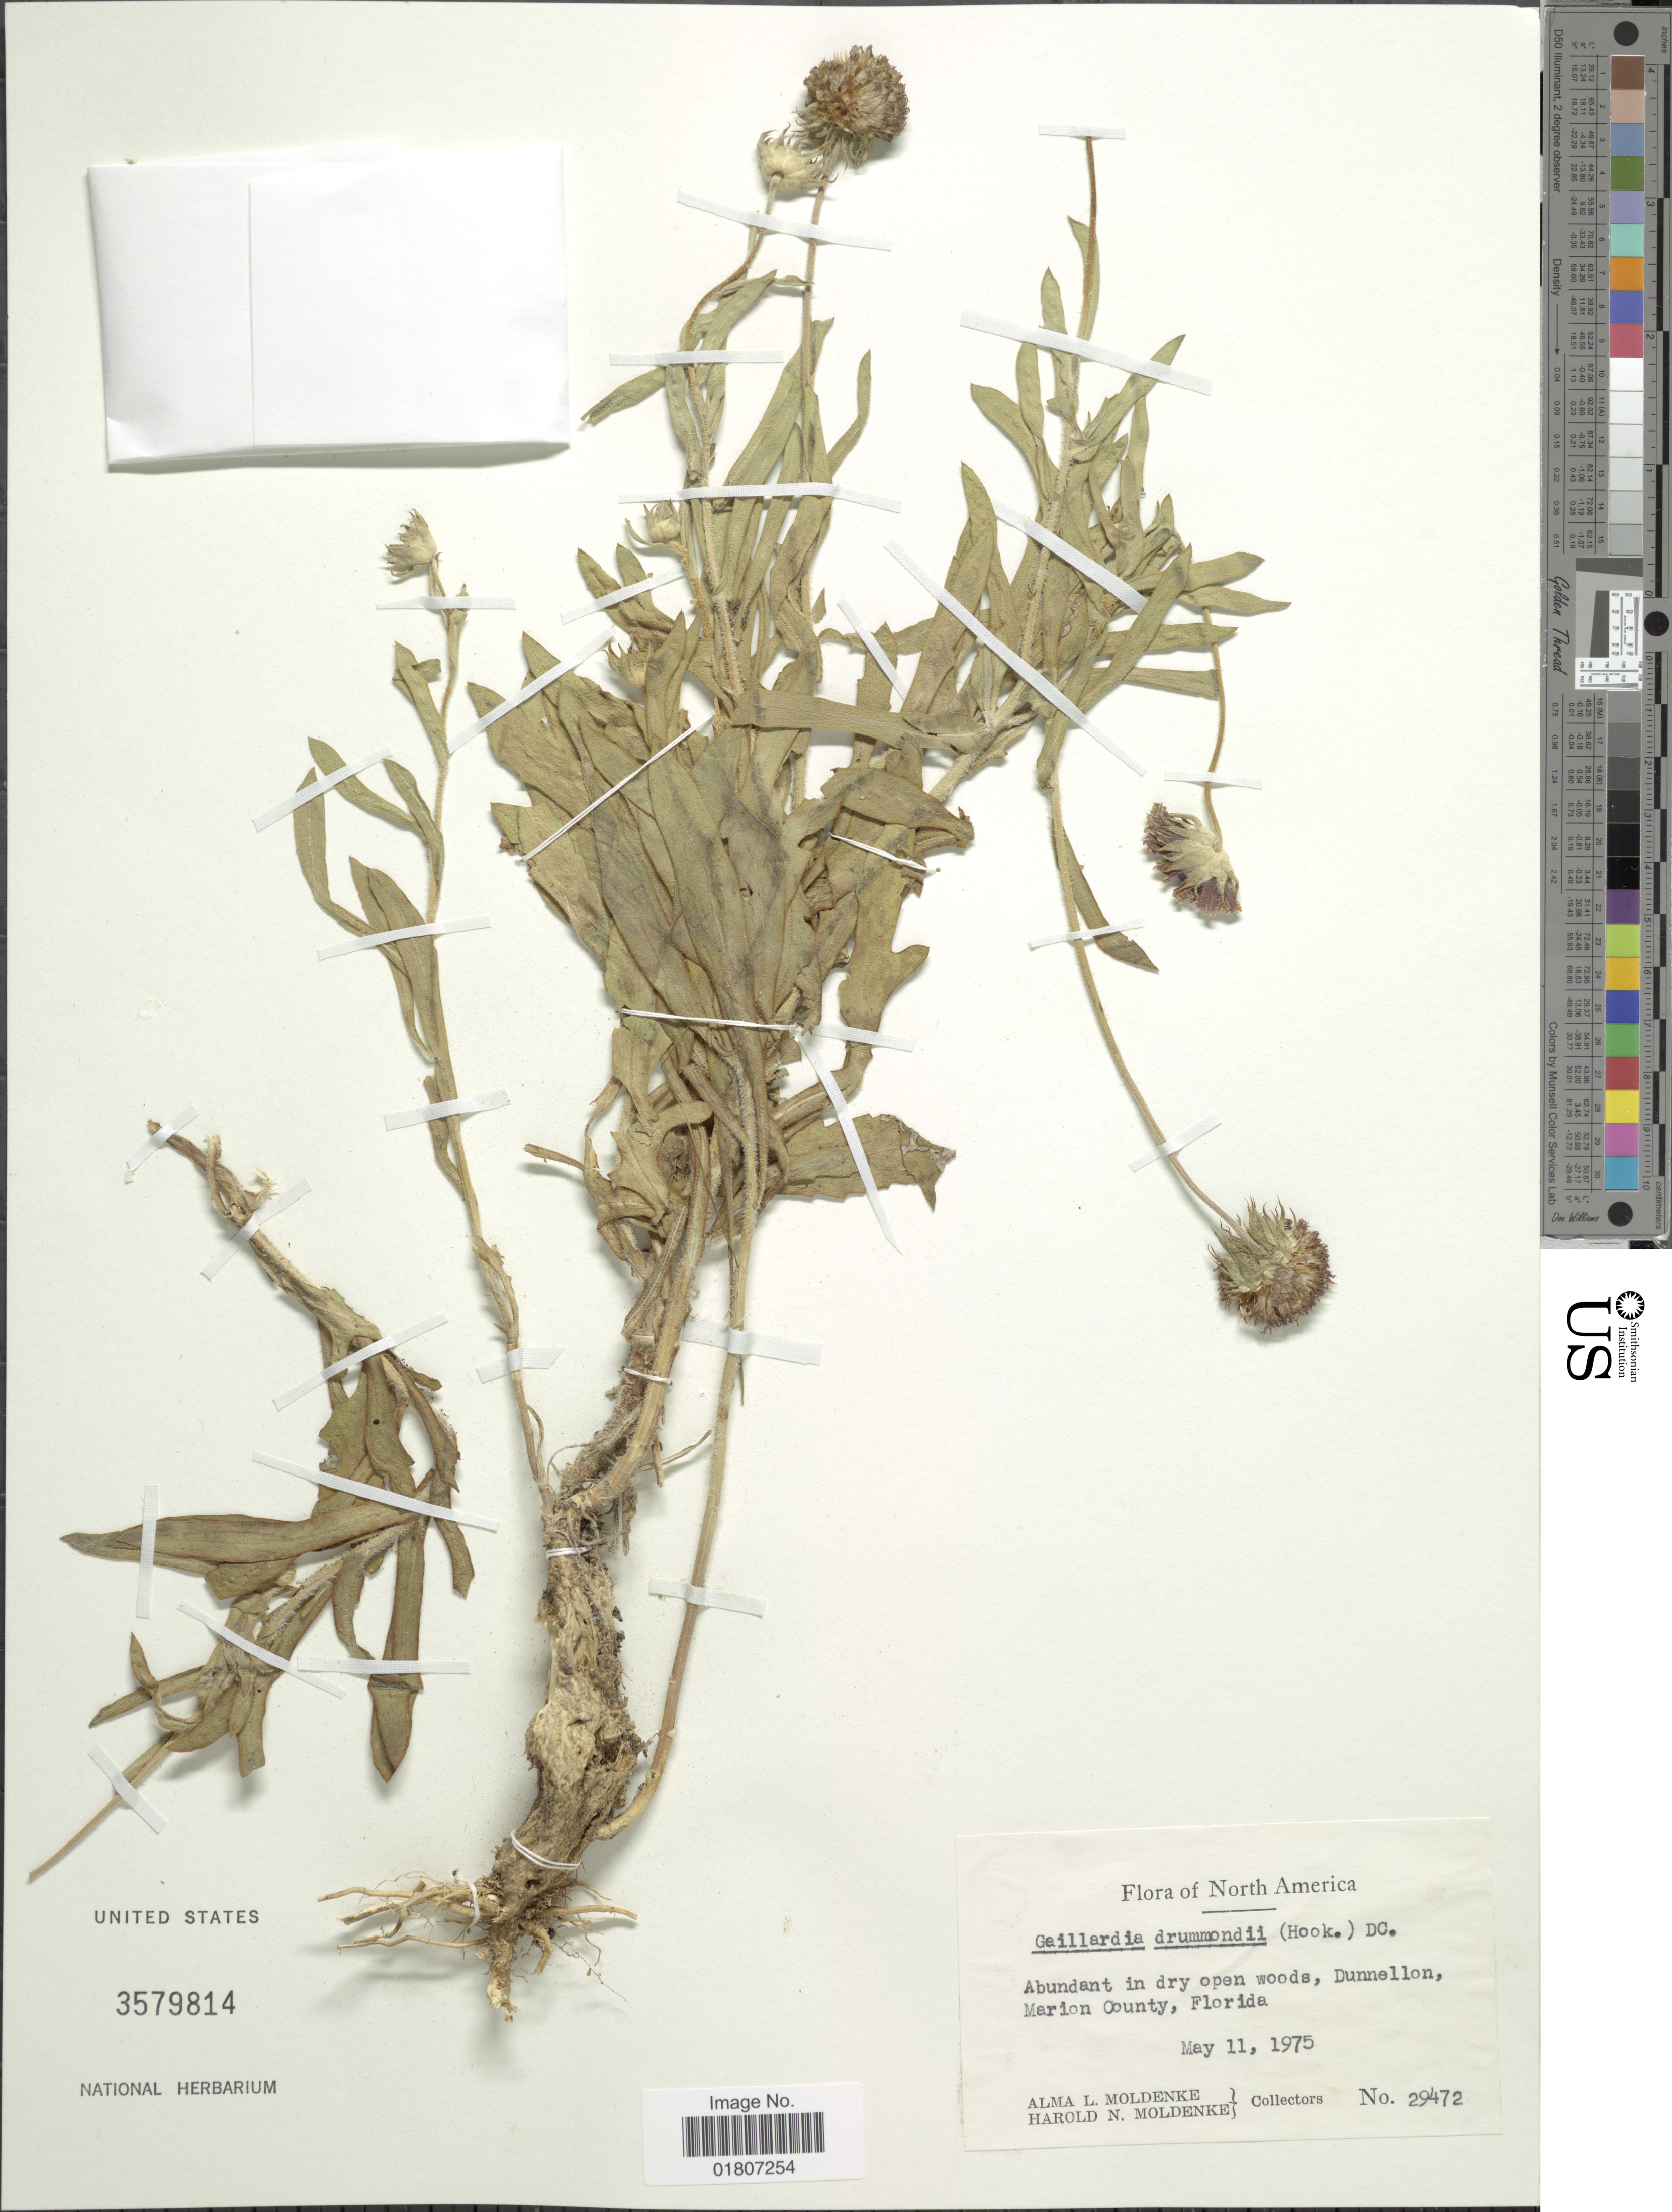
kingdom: Plantae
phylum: Tracheophyta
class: Magnoliopsida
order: Asterales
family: Asteraceae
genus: Gaillardia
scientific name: Gaillardia drummondii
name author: (Hook.) DC.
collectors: A. L. Moldenke & H. N. Moldenke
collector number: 29472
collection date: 1975-05-11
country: United States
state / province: Florida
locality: Dunnellon, Marion County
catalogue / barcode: US 3579814